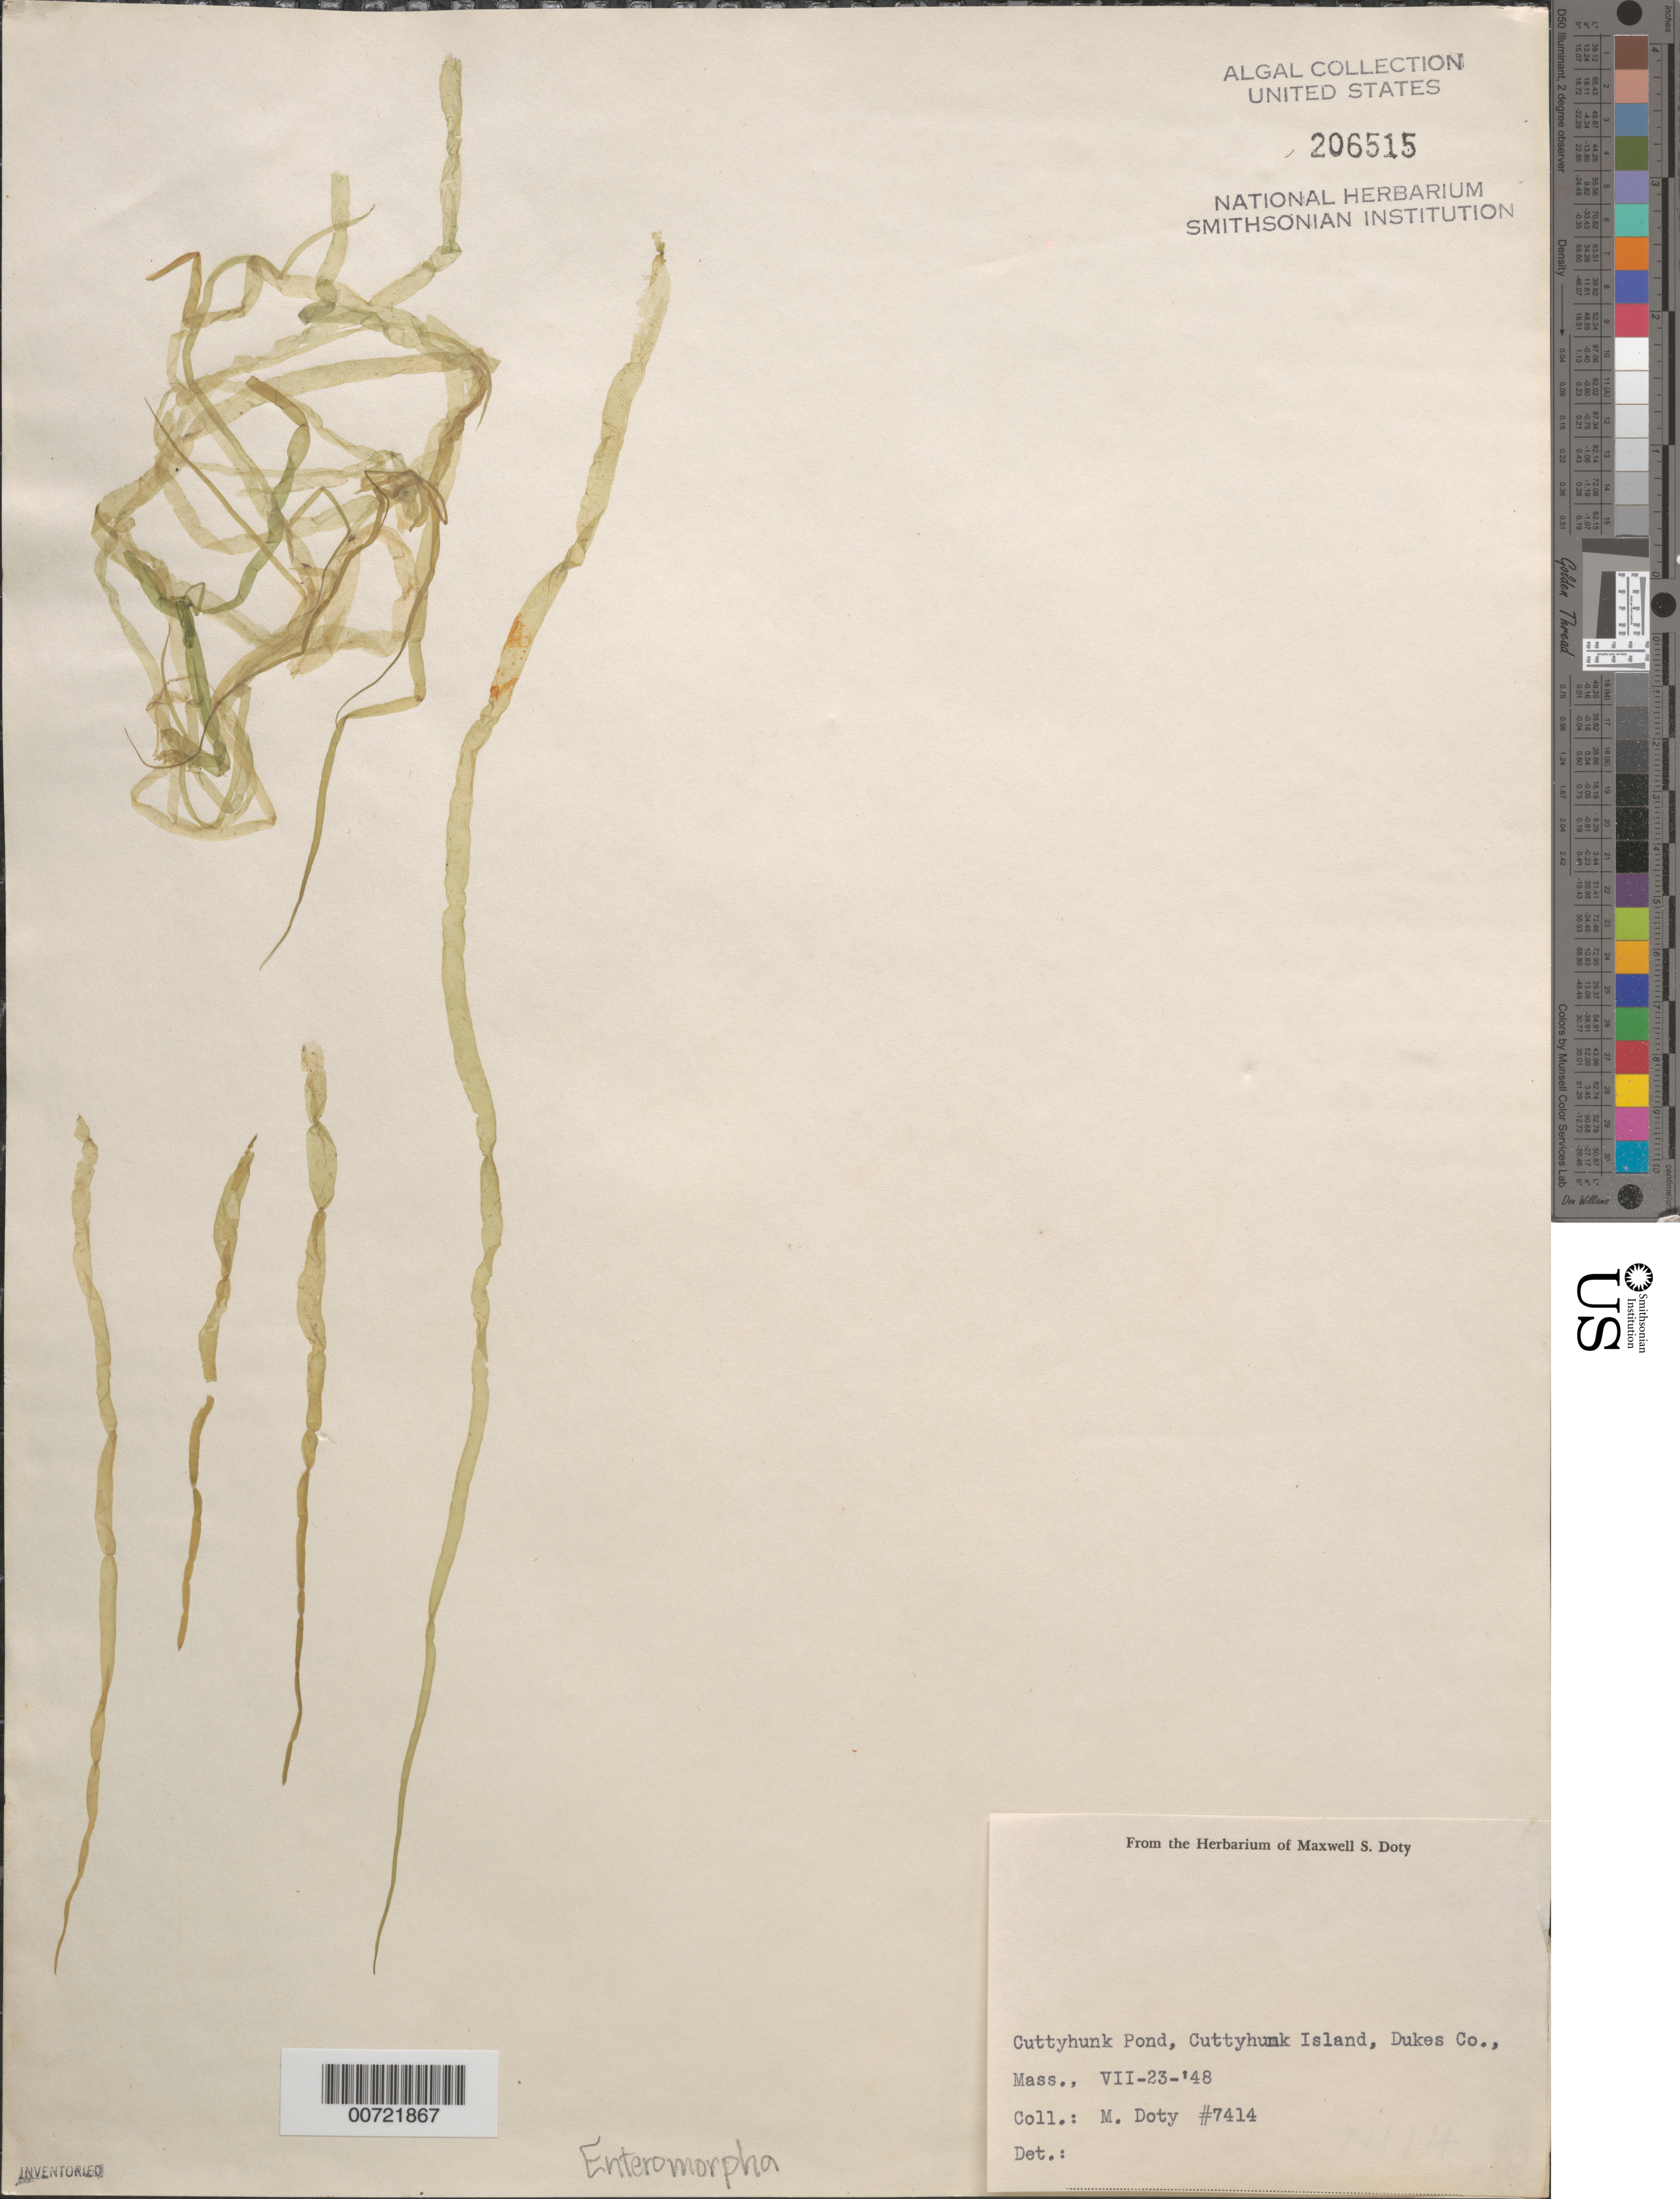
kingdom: Plantae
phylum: Chlorophyta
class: Ulvophyceae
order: Ulvales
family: Ulvaceae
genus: Ulva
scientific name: Ulva sp.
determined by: Algae name updating Project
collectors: M. S. Doty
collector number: MSD 7414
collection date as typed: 23 Jul 1948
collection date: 1948-07-23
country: United States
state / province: Massachusetts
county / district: Dukes County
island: Cuttyhunk Island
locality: Cuttyhunk Pond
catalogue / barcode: US 206515